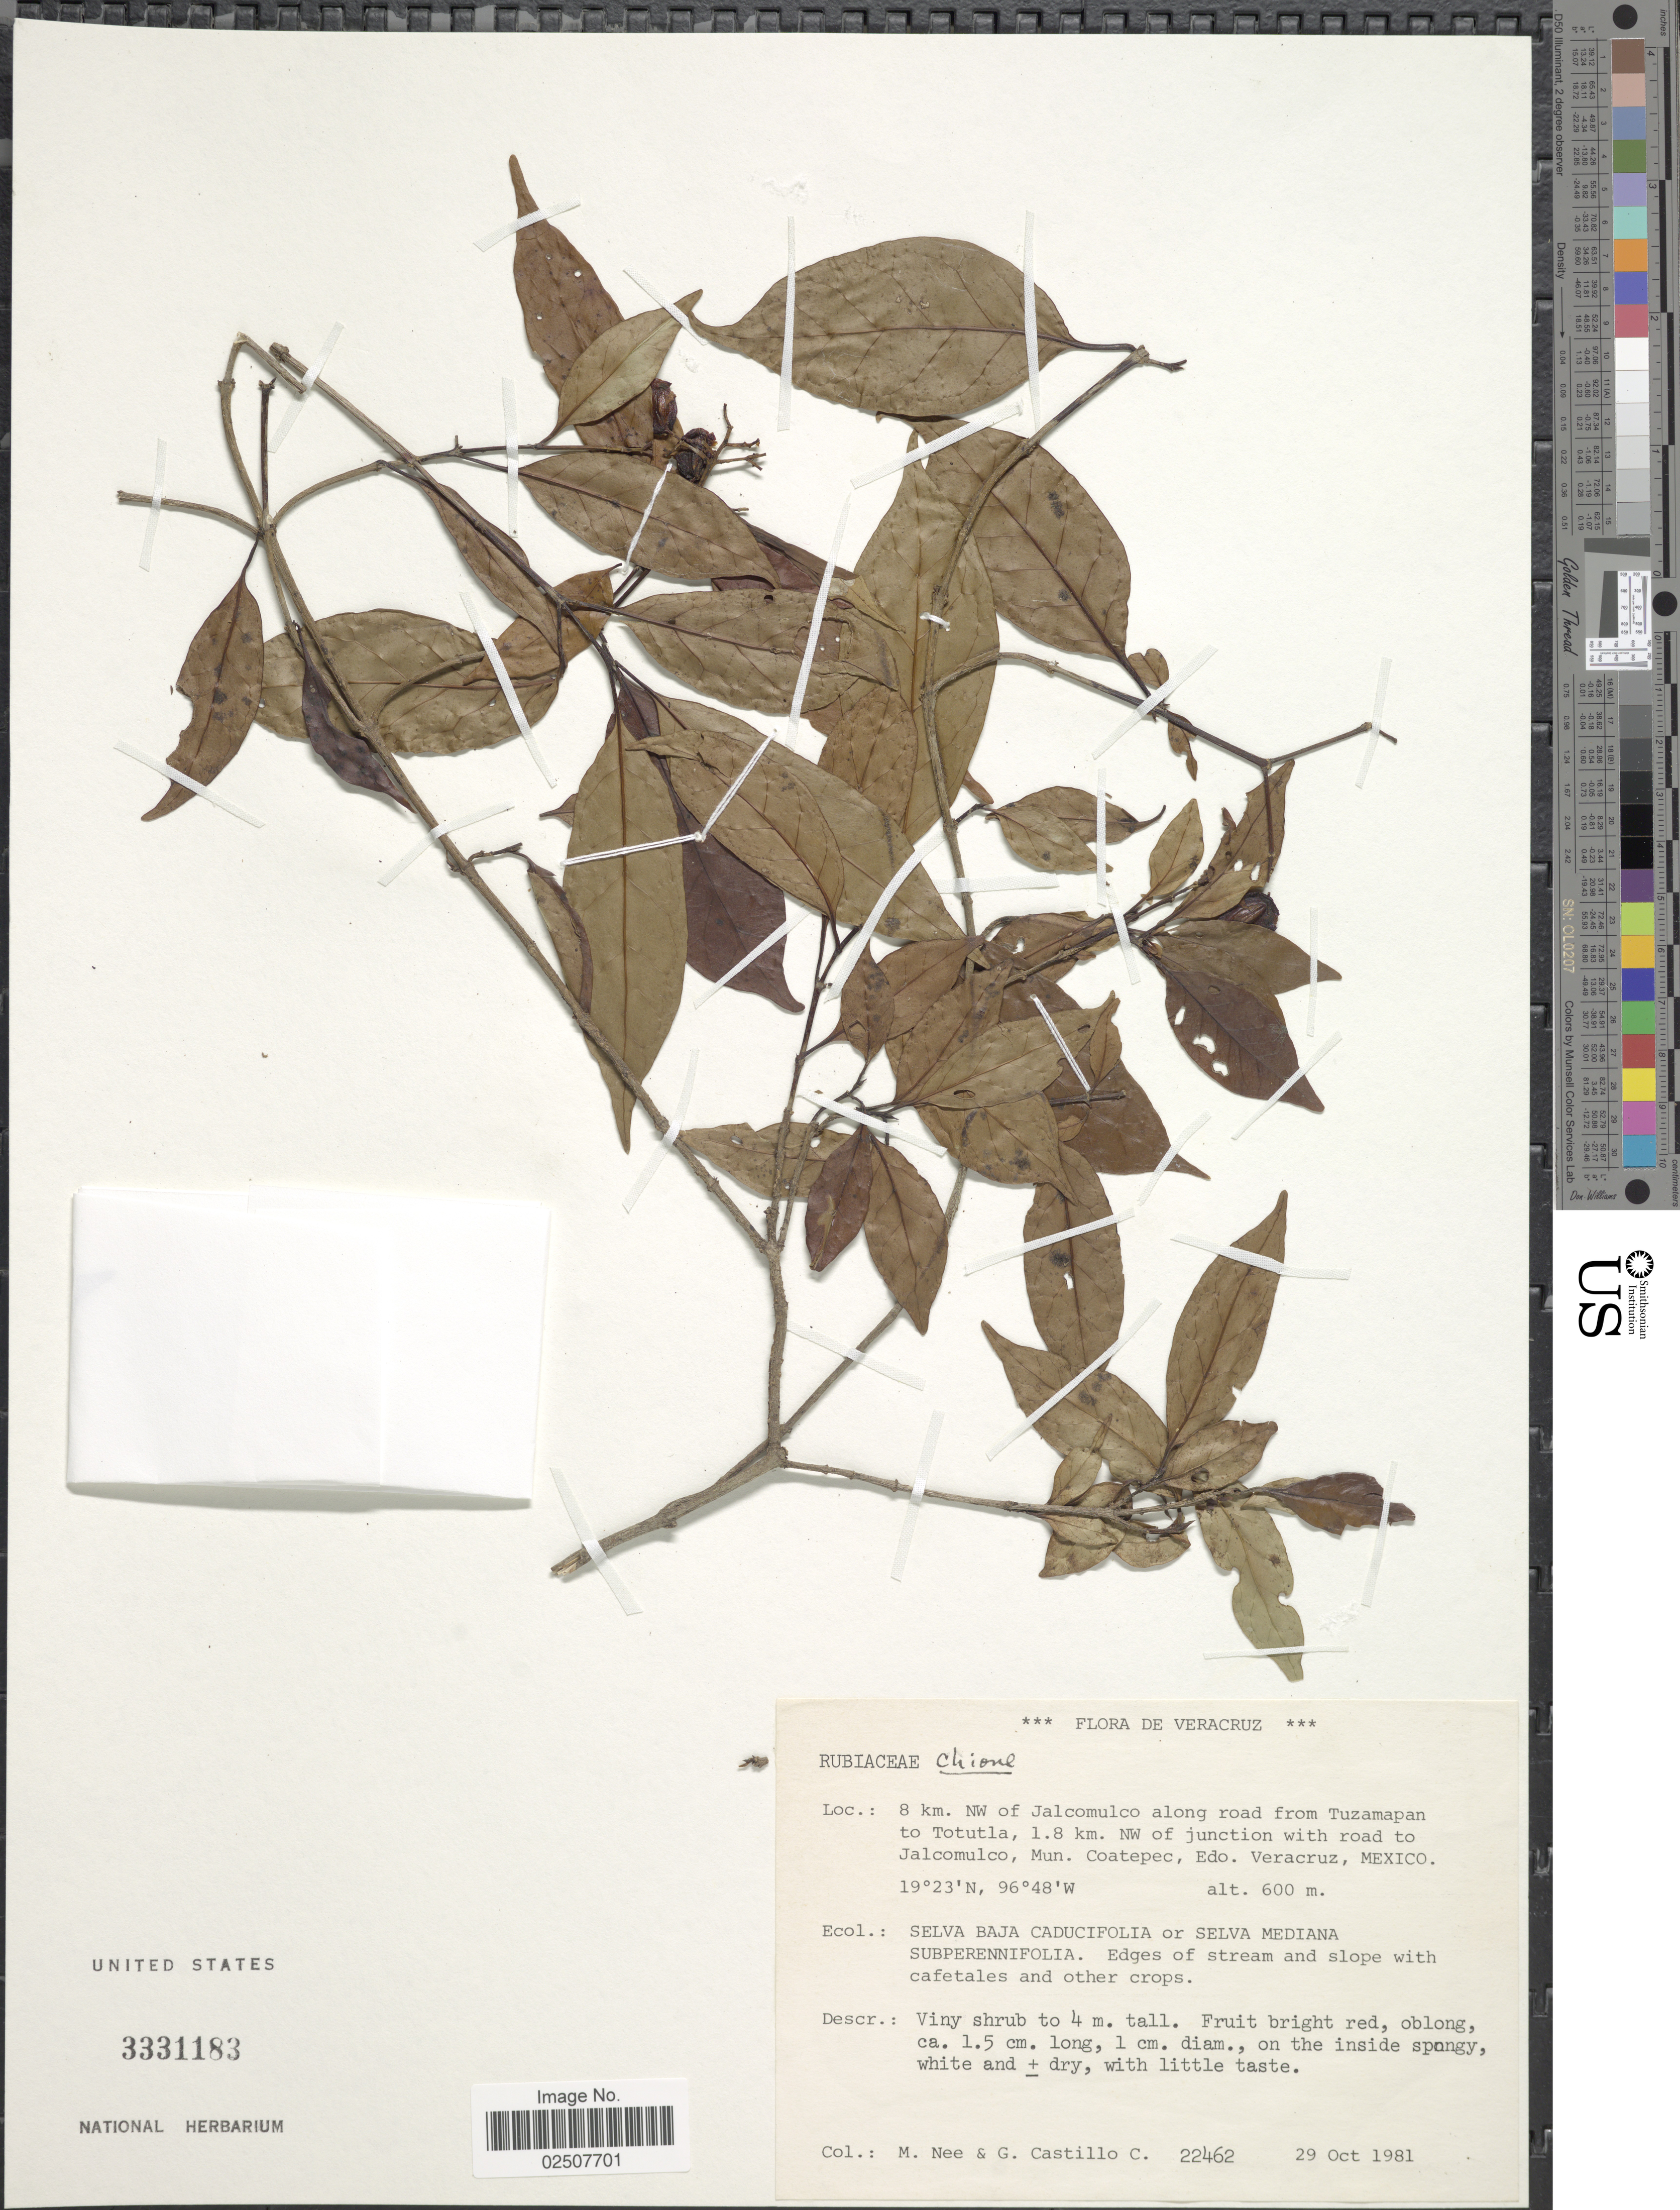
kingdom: Plantae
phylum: Tracheophyta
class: Magnoliopsida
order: Gentianales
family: Rubiaceae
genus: Chione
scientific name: Chione sp.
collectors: M. Nee & G. Castillo C.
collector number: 22462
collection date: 1981-10-29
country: Mexico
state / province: Veracruz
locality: Veracruz, 8 km NW of Jalcomulco along road from Tuzamapan to Totutla, 1.8 km NW of junction with road to Jalcomulco, Mun Coatepec, Edo Veracruz. Edges of stream and slope with cafetales and other crops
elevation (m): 600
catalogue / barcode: US 3331183